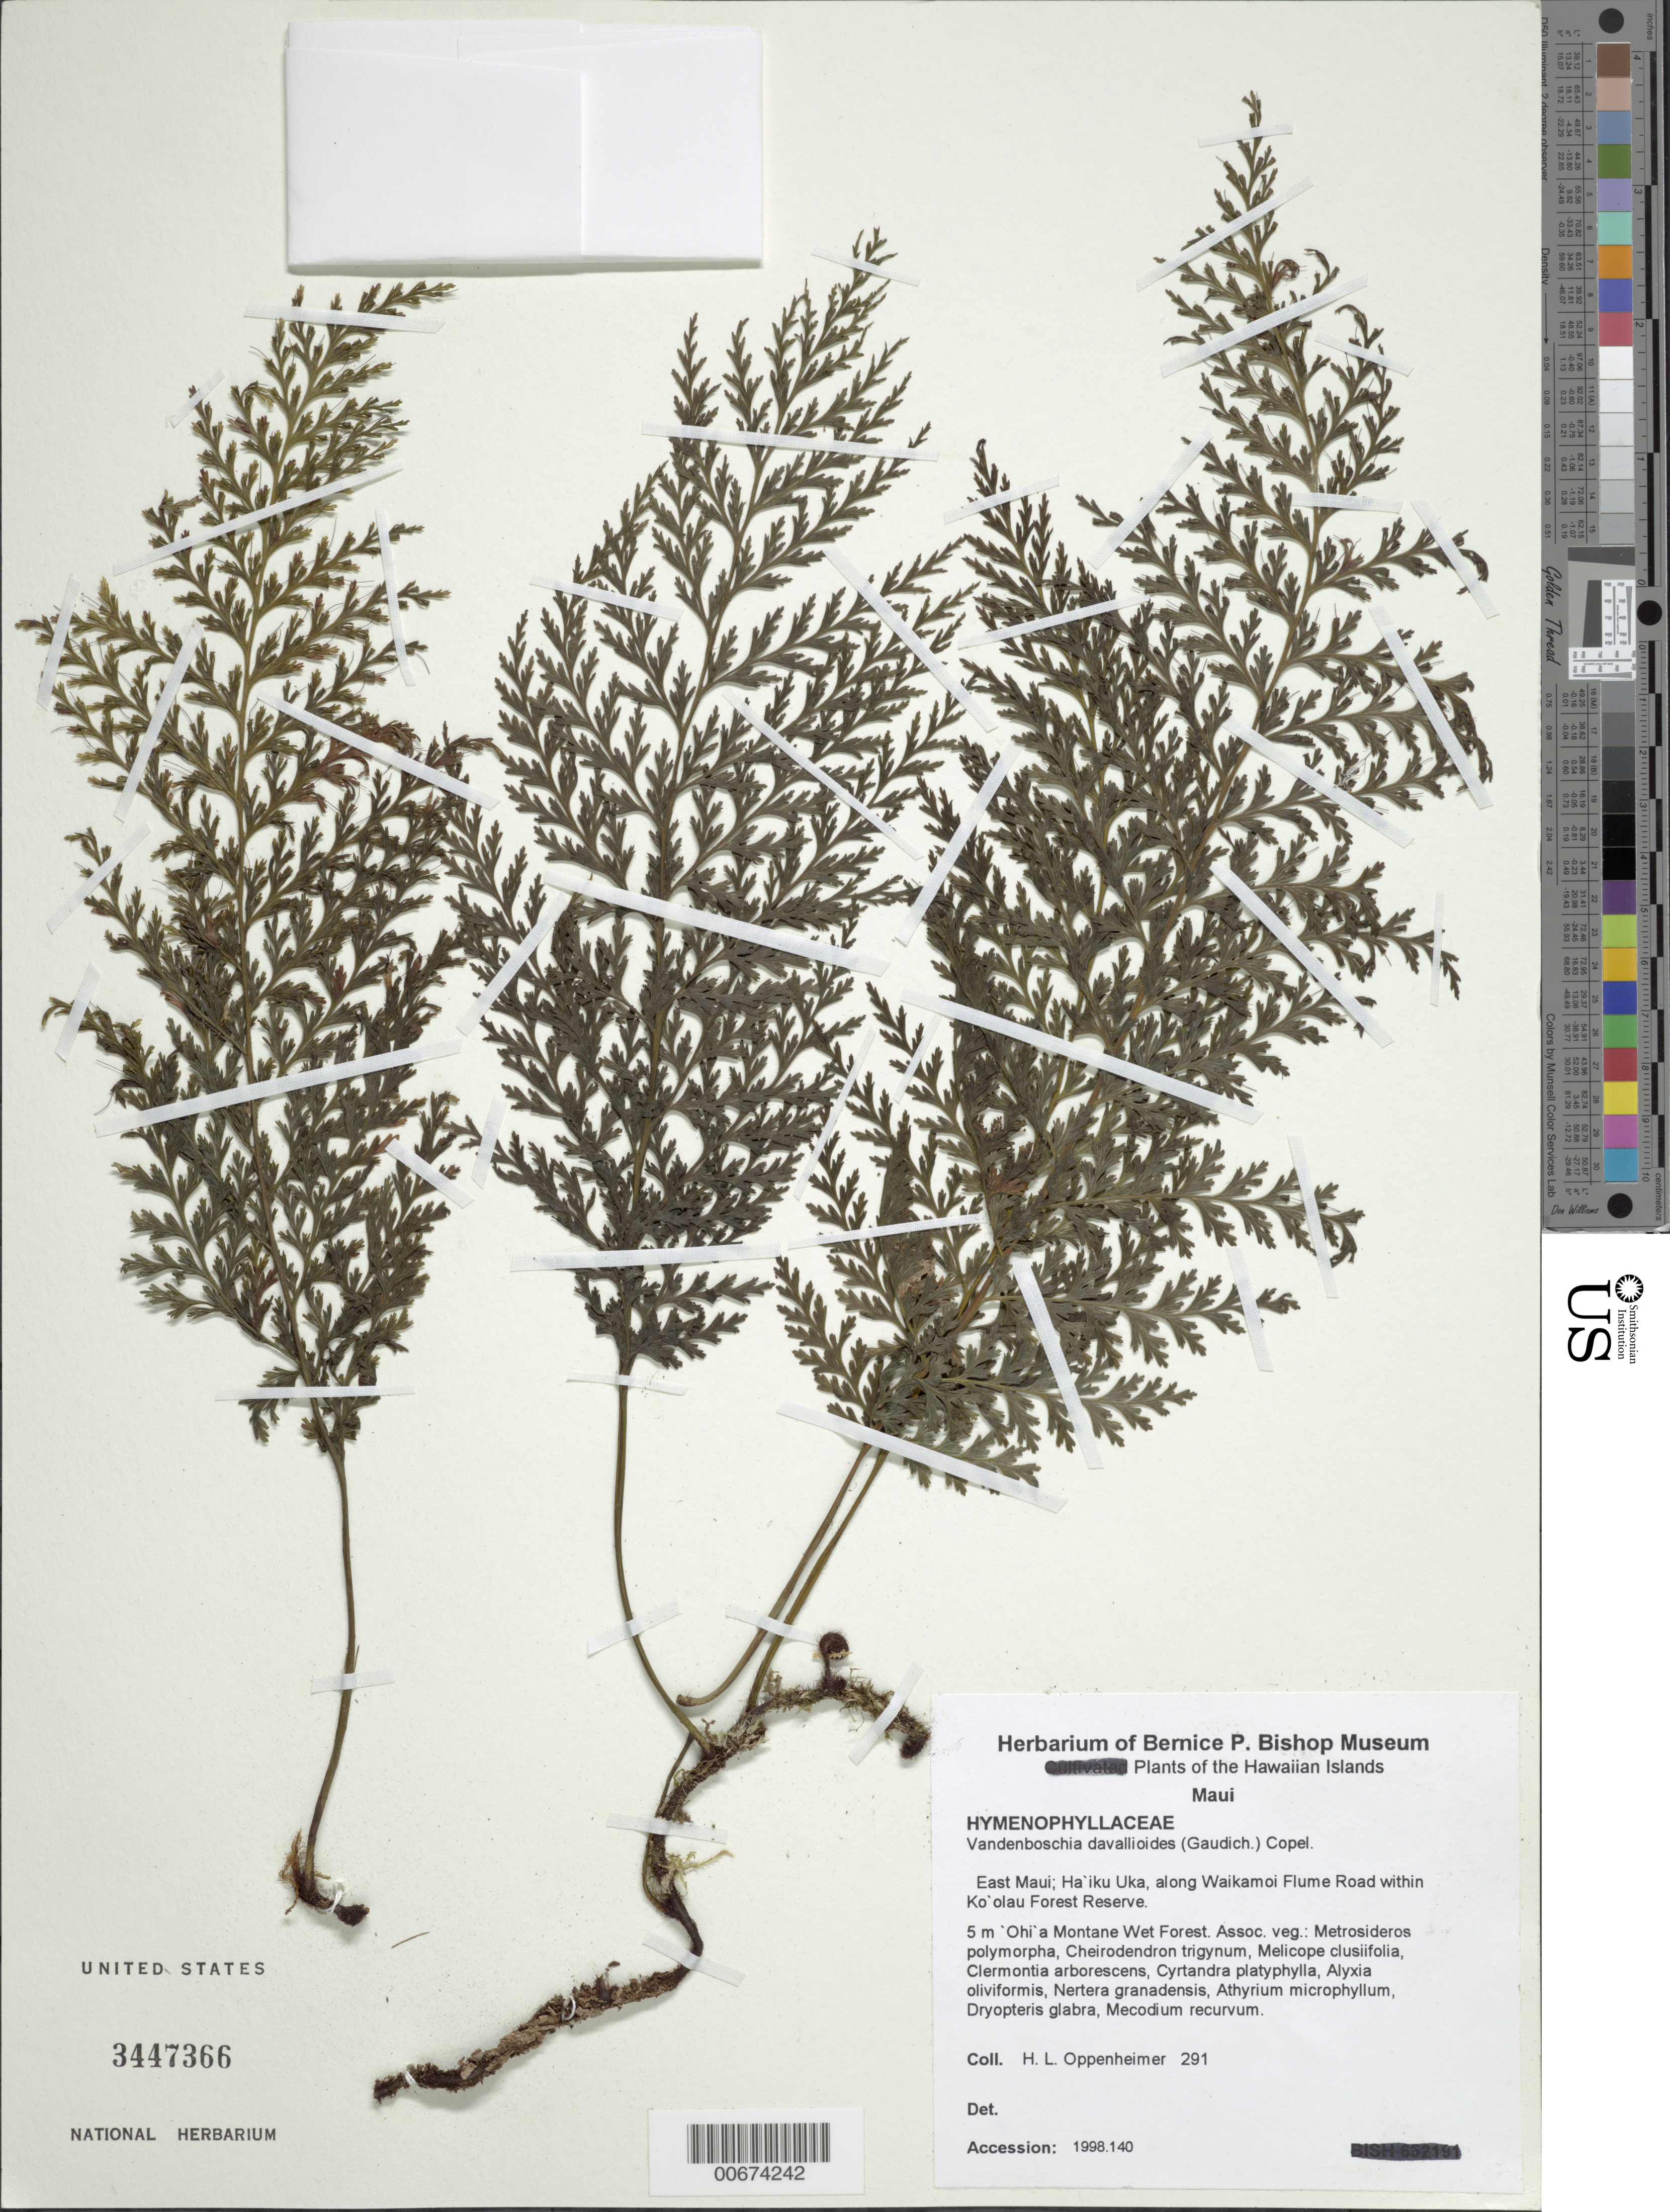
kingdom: Plantae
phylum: Tracheophyta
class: Polypodiopsida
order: Hymenophyllales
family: Hymenophyllaceae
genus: Vandenboschia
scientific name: Vandenboschia davallioides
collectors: H. L. Oppenheimer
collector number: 291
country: United States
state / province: Hawaii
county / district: Maui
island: Maui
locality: E Maui; Ha'iku Uka, along Waikamoi Flume Road within Ko'olau Forest Reserve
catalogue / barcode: US 3447366